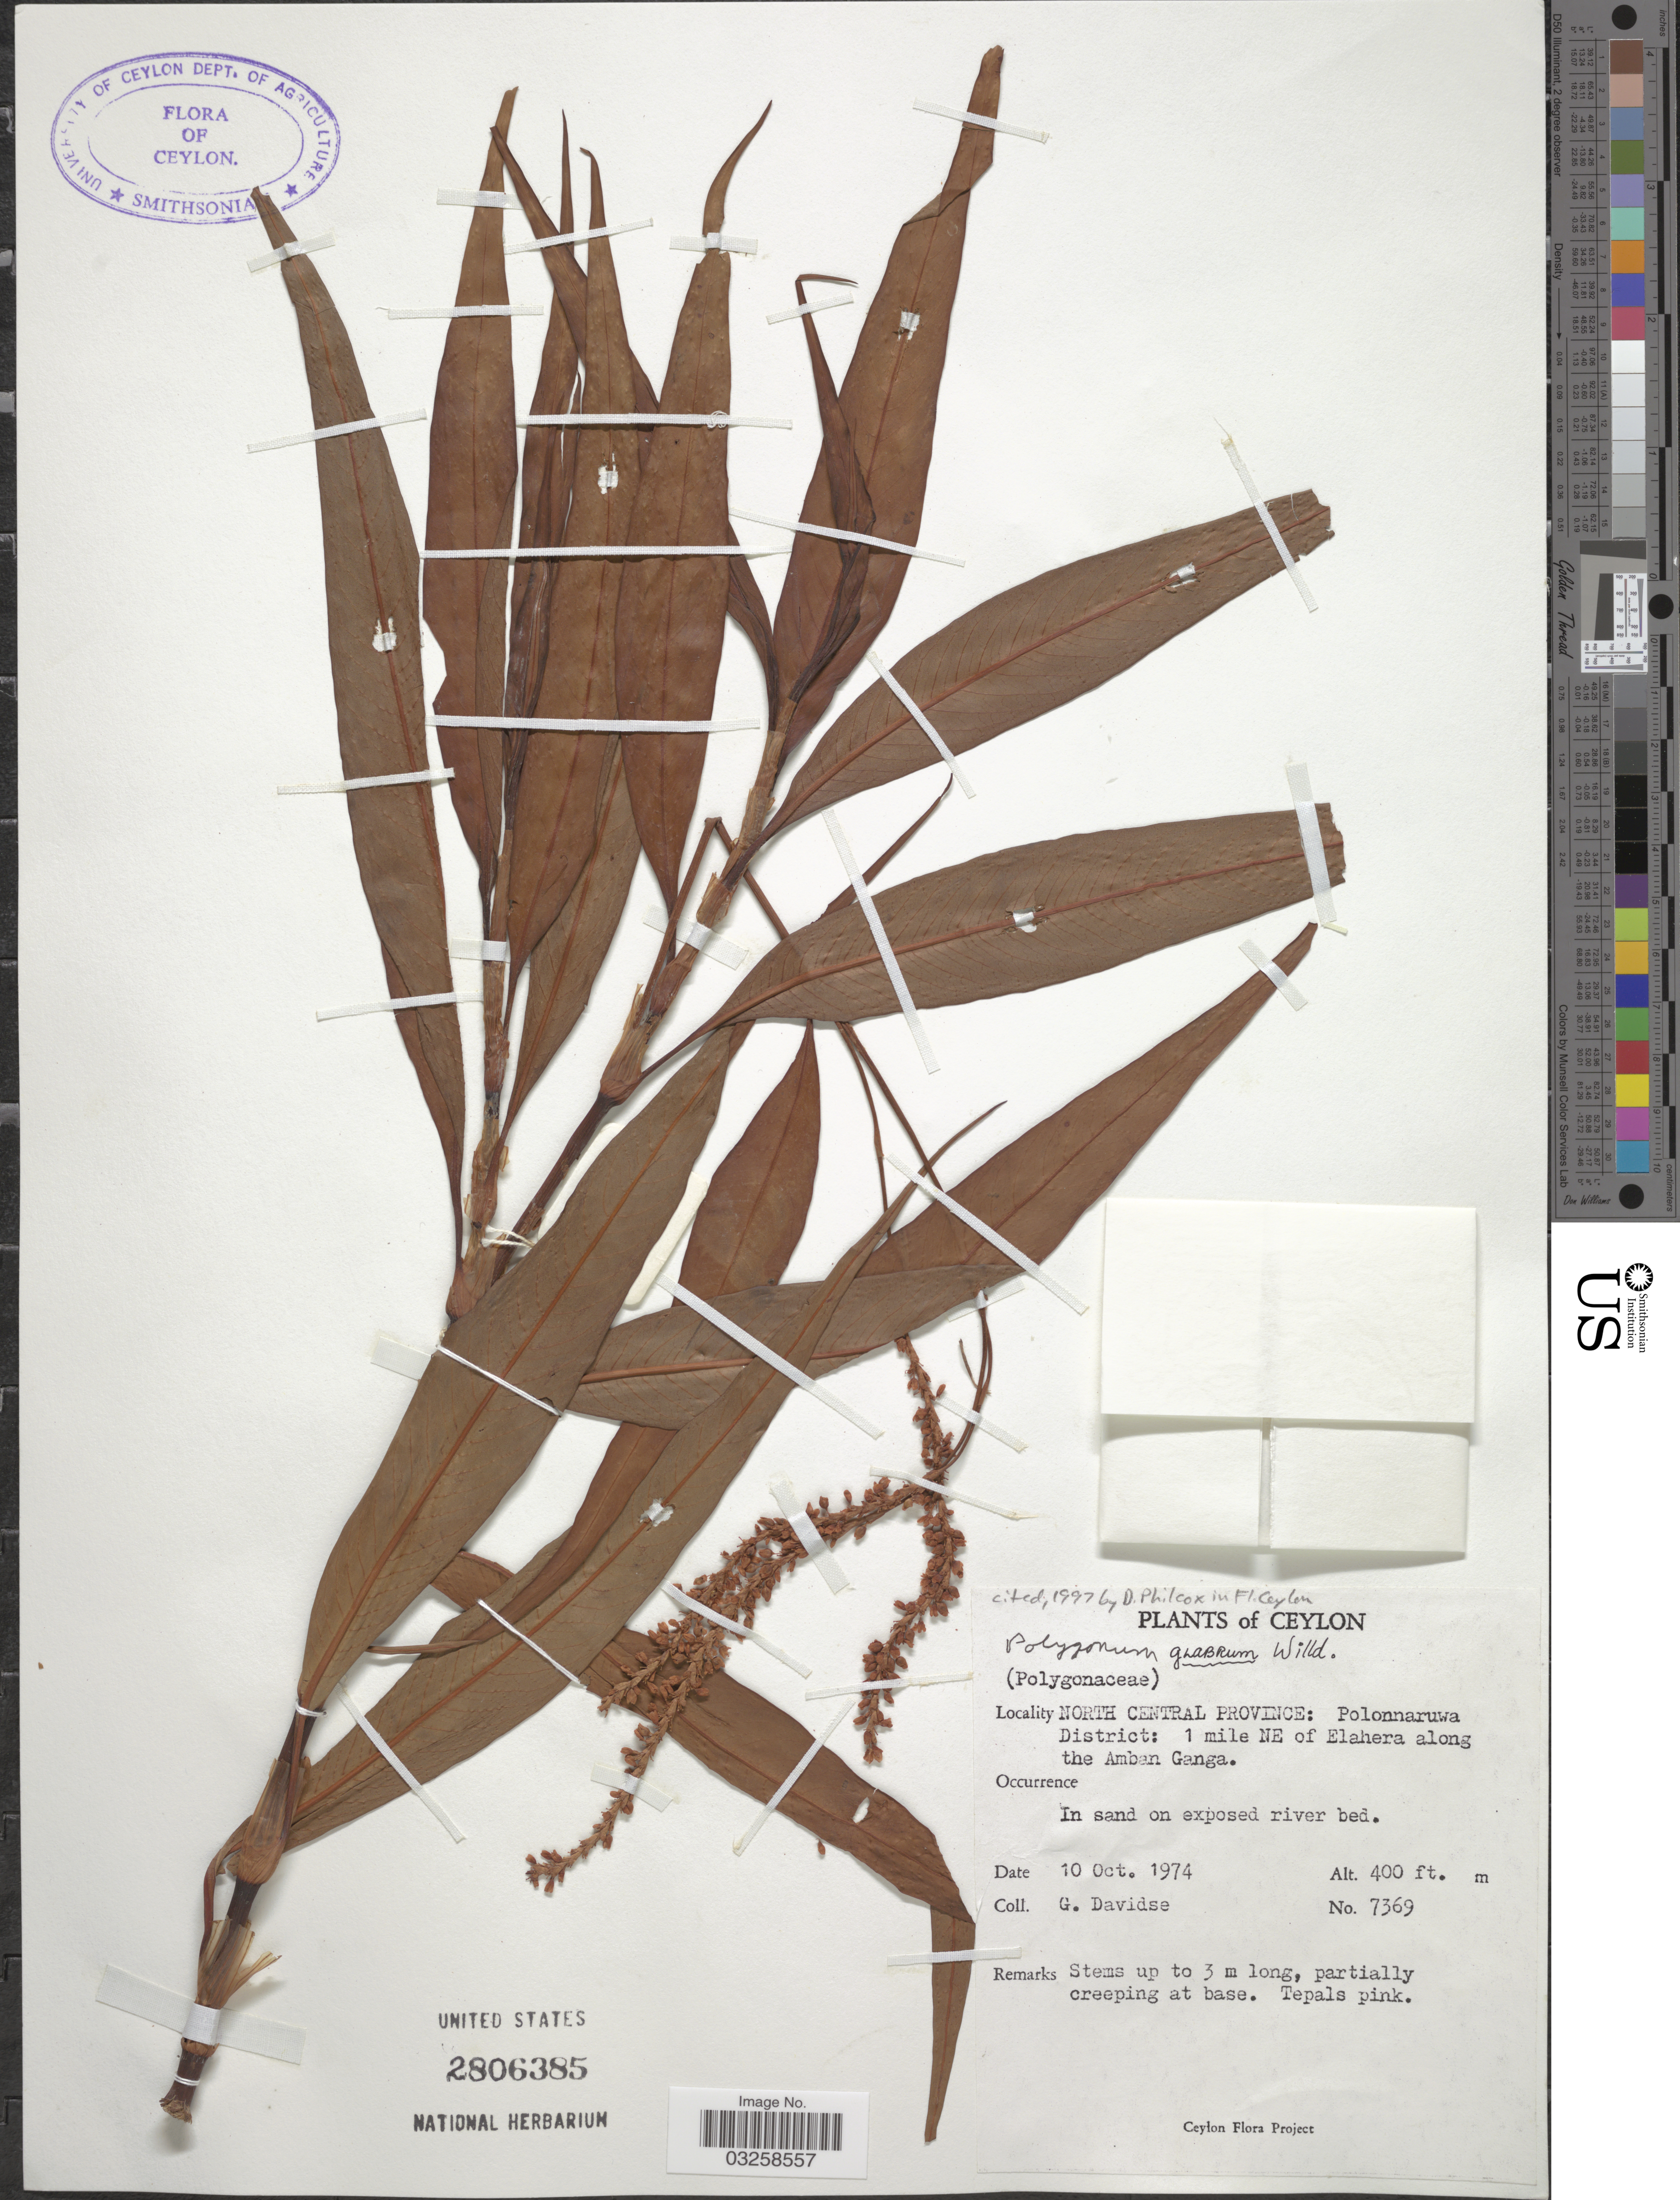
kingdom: Plantae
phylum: Tracheophyta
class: Magnoliopsida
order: Caryophyllales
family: Polygonaceae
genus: Persicaria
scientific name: Persicaria sp.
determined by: Atha, D. E.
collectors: G. Davidse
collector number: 7369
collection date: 1974-10-10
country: Sri Lanka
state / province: North Central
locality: Ceylon. North Central Province: Polonnaruwa District: 1 mile NE of Elahera along the Amban Ganga.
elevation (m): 122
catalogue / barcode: US 2806385